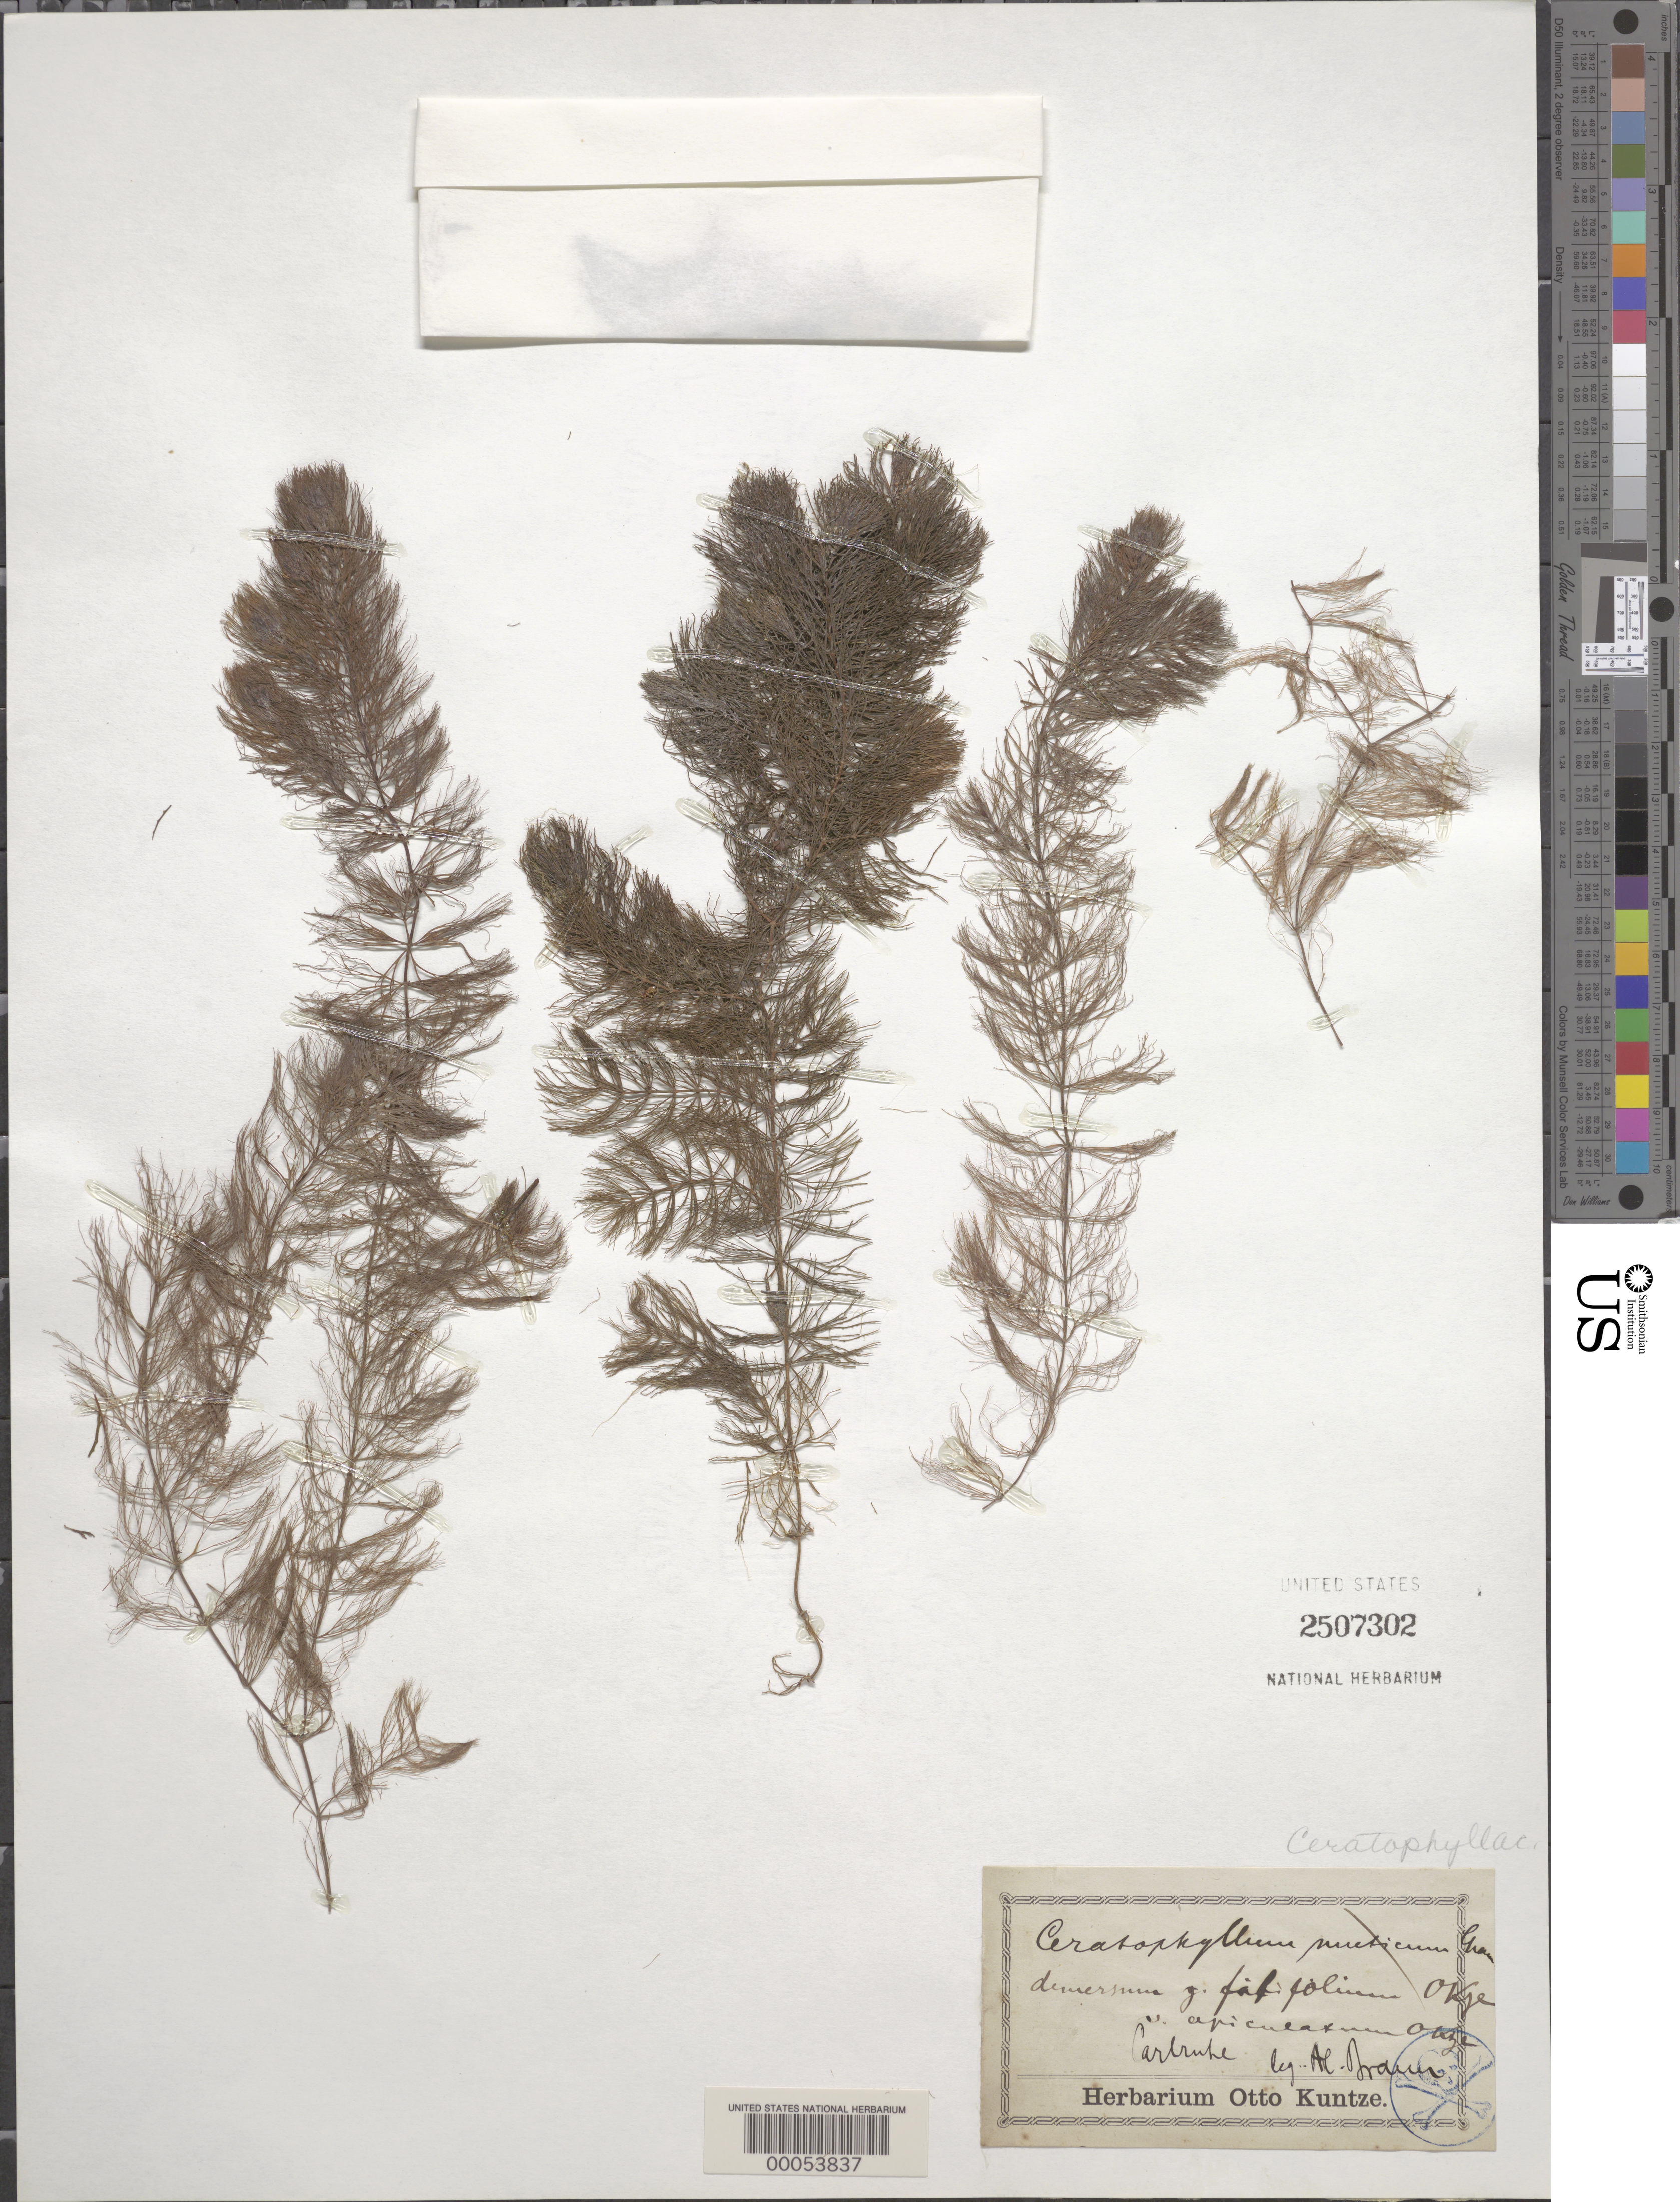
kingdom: Plantae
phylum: Tracheophyta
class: Magnoliopsida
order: Ceratophyllales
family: Ceratophyllaceae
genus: Ceratophyllum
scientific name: Ceratophyllum demersum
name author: L.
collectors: A. Braun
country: Germany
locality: Carlsruhe.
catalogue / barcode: US 2507302